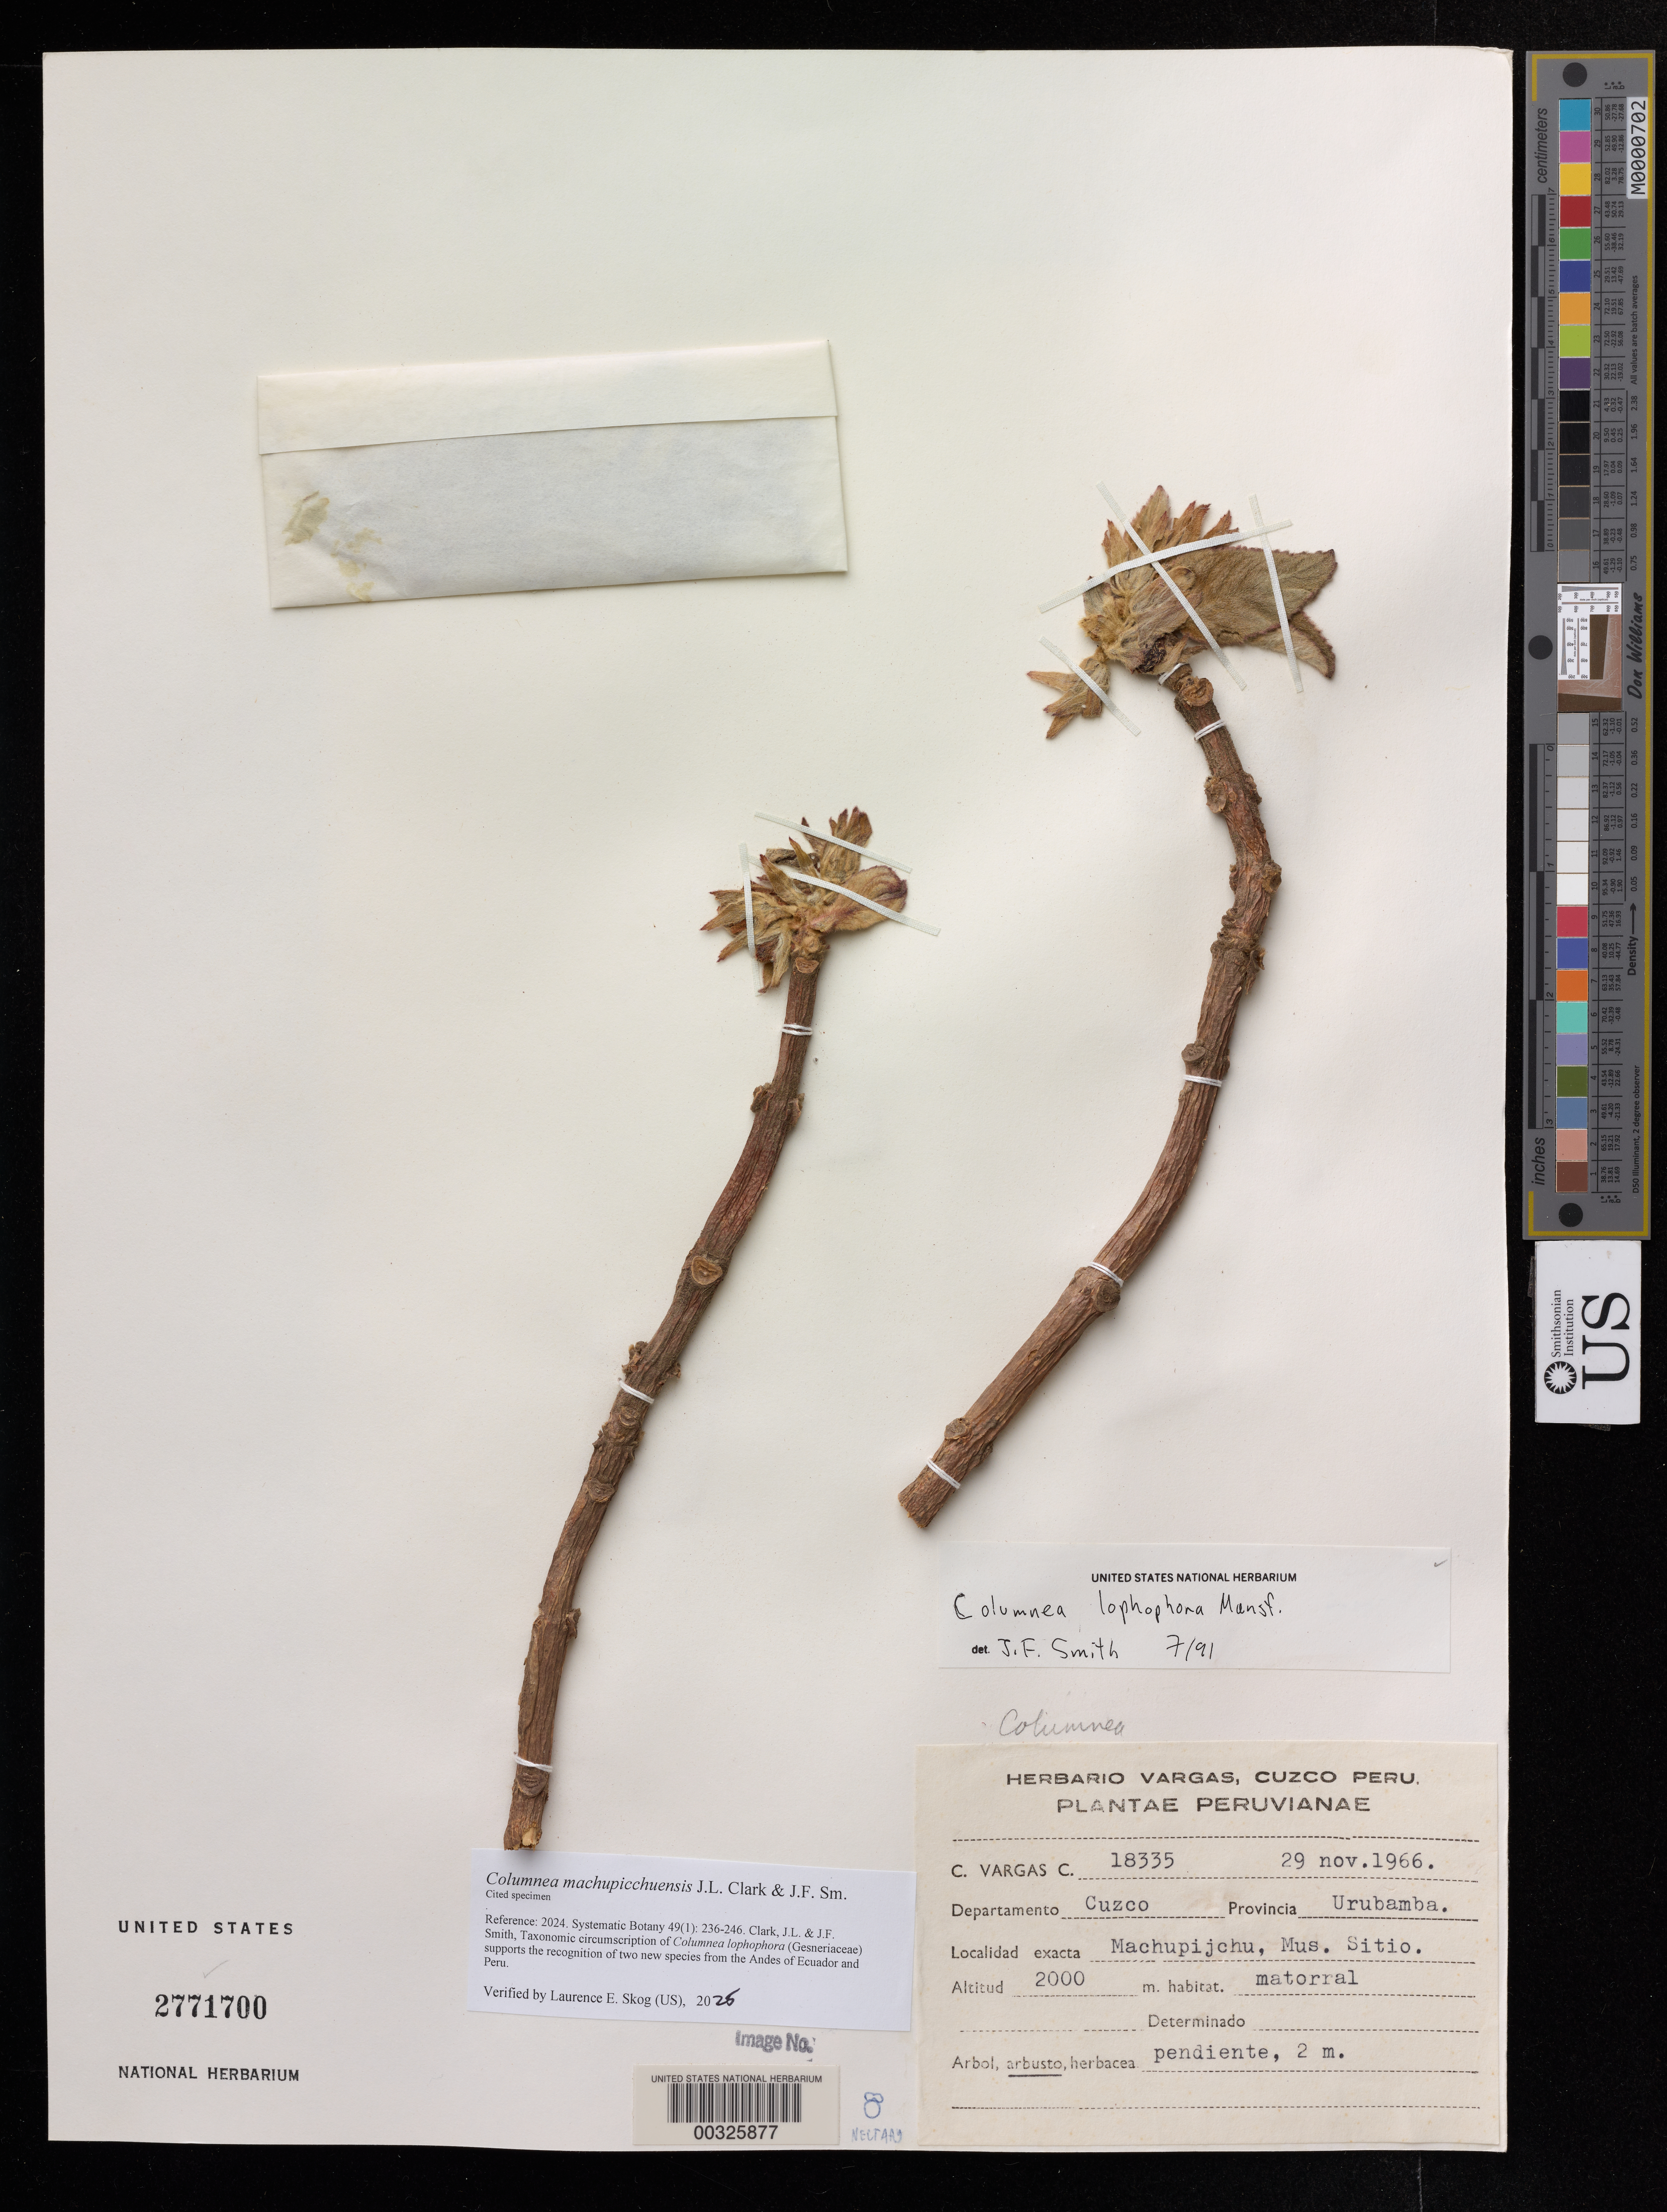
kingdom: Plantae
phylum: Tracheophyta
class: Magnoliopsida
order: Lamiales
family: Gesneriaceae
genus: Columnea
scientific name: Columnea machupicchuensis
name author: J.L. Clark & J.F. Sm.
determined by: Skog, Laurence E.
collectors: C. Vargas C.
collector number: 18335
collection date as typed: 29 Nov 1966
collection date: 1966-11-29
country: Peru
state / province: Cusco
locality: Urubamba, Machupijchu, Mus. Sitio.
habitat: Thicket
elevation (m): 2000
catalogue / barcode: US 2771700